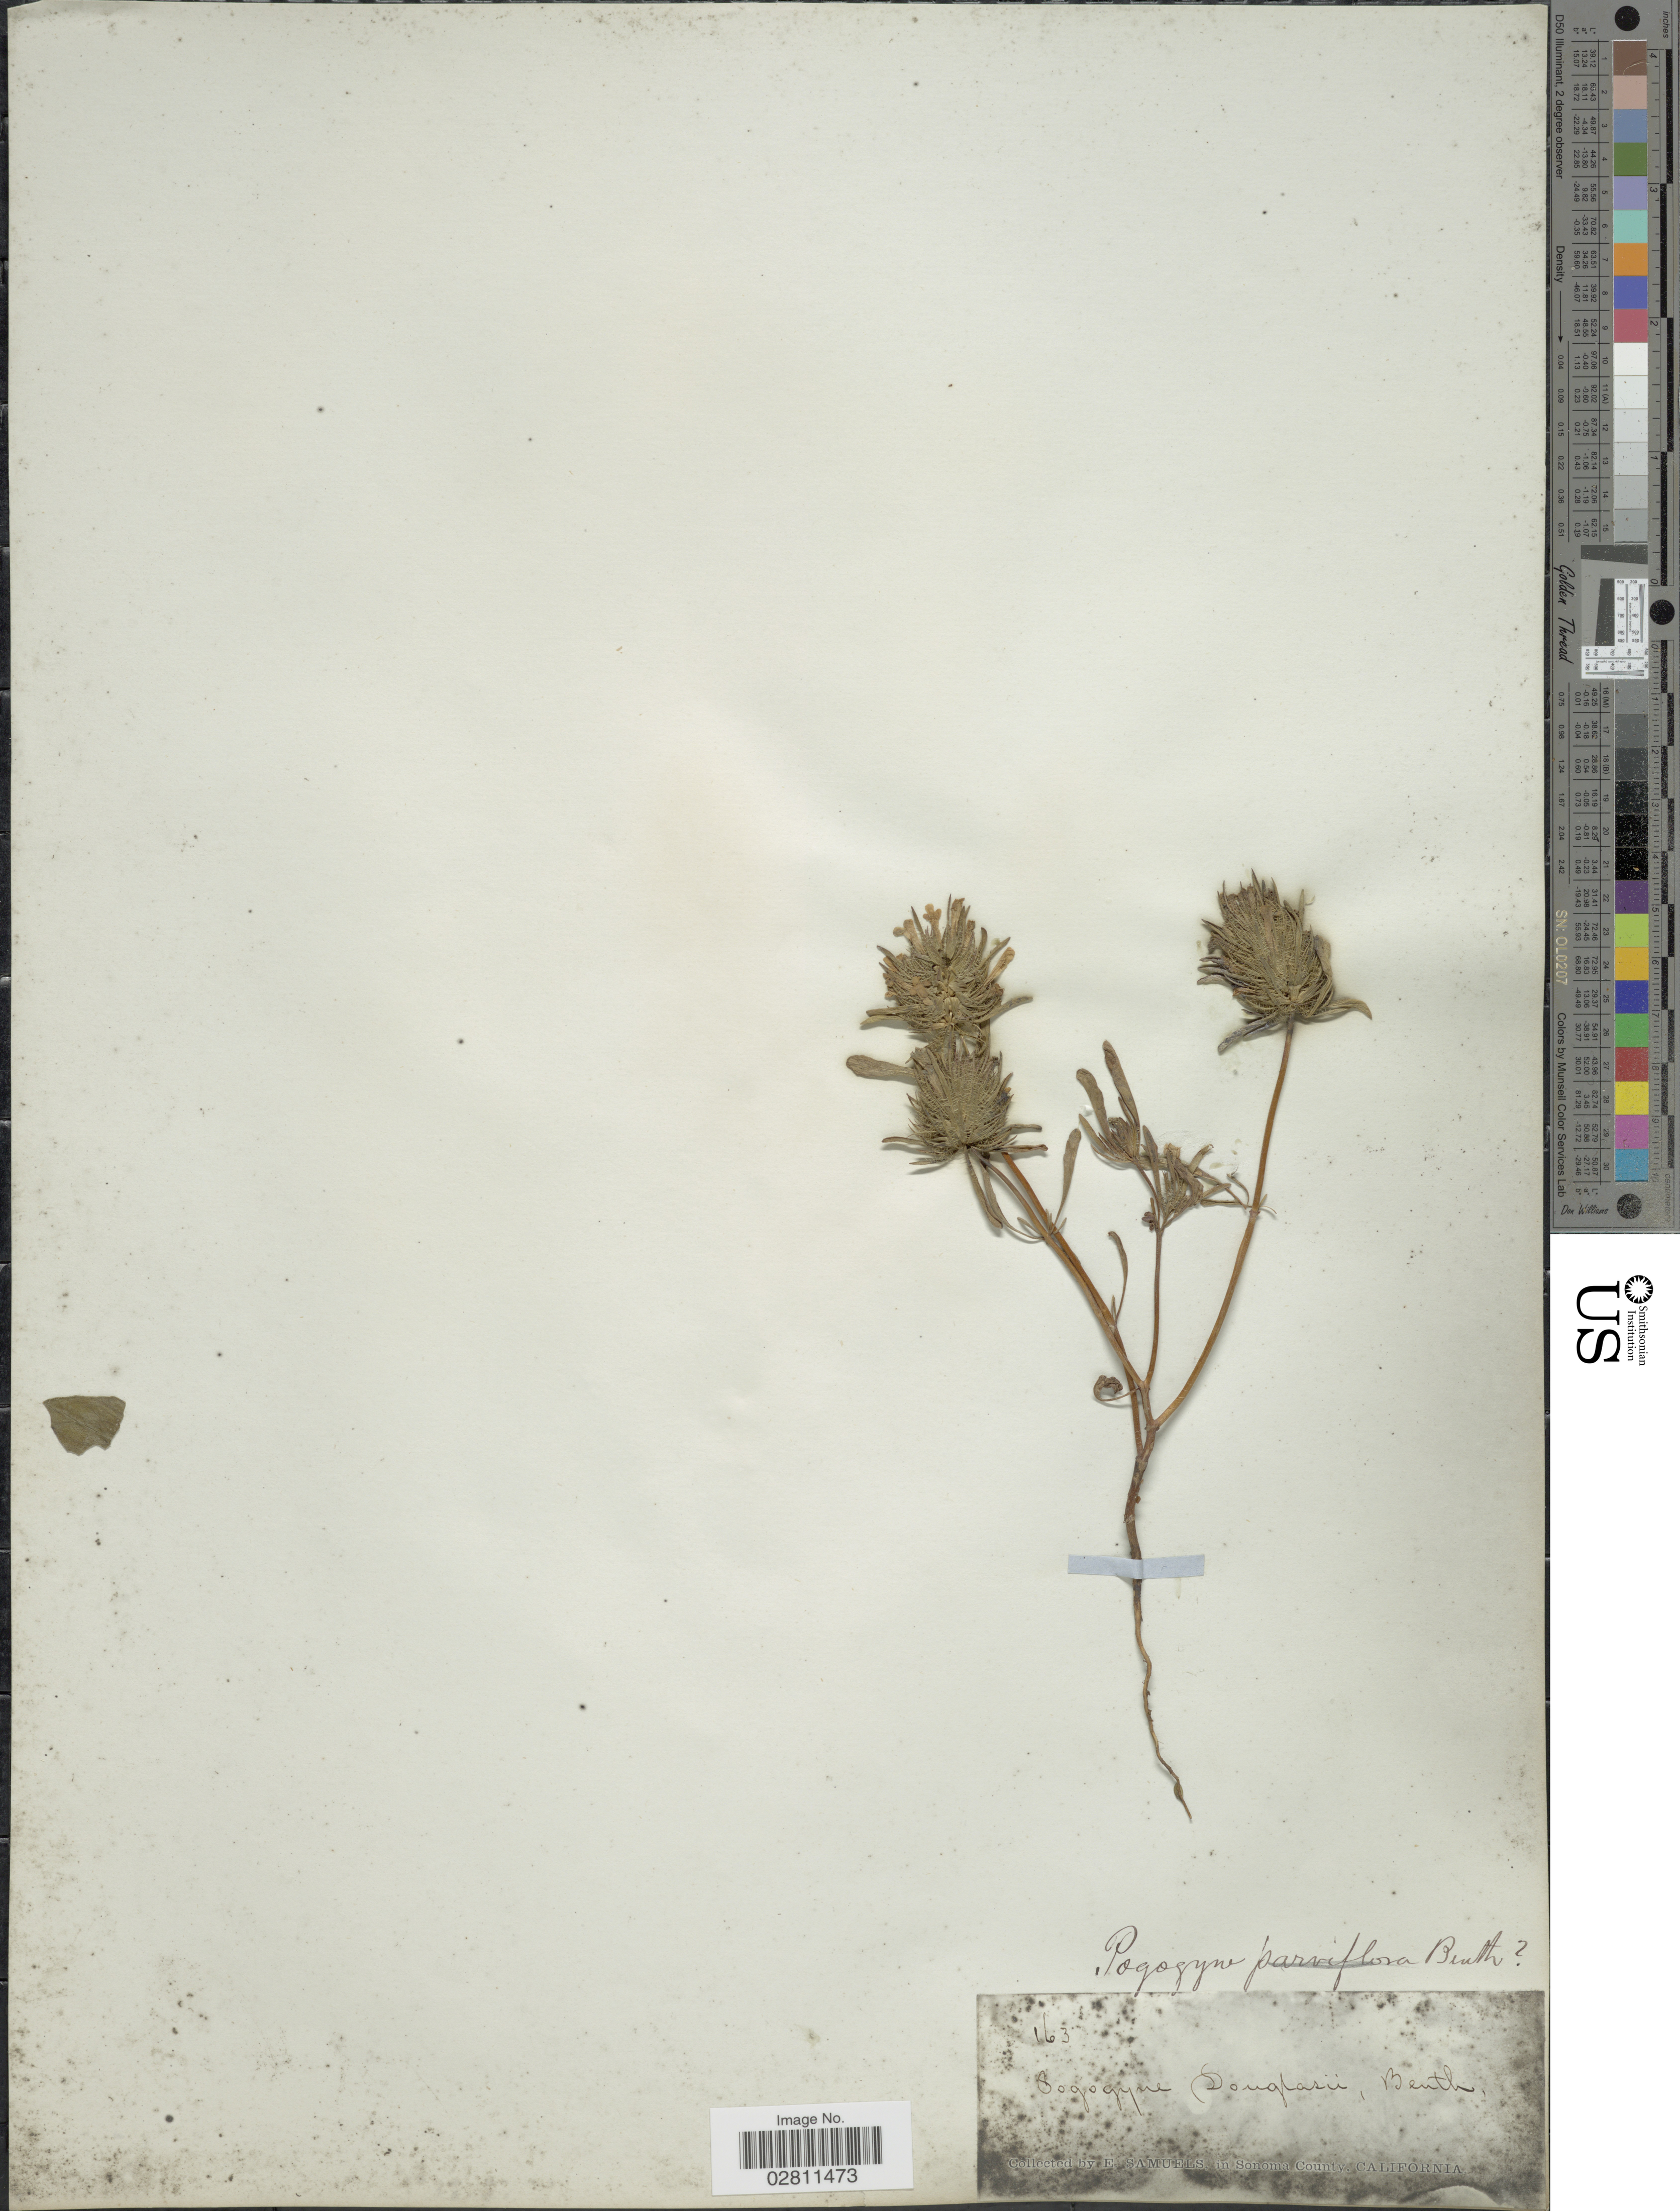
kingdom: Plantae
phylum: Tracheophyta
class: Magnoliopsida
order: Lamiales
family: Lamiaceae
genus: Pogogyne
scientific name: Pogogyne douglasii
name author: Benth.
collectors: E. Samuels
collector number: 163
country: United States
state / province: California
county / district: Sonoma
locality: In Sonoma County.